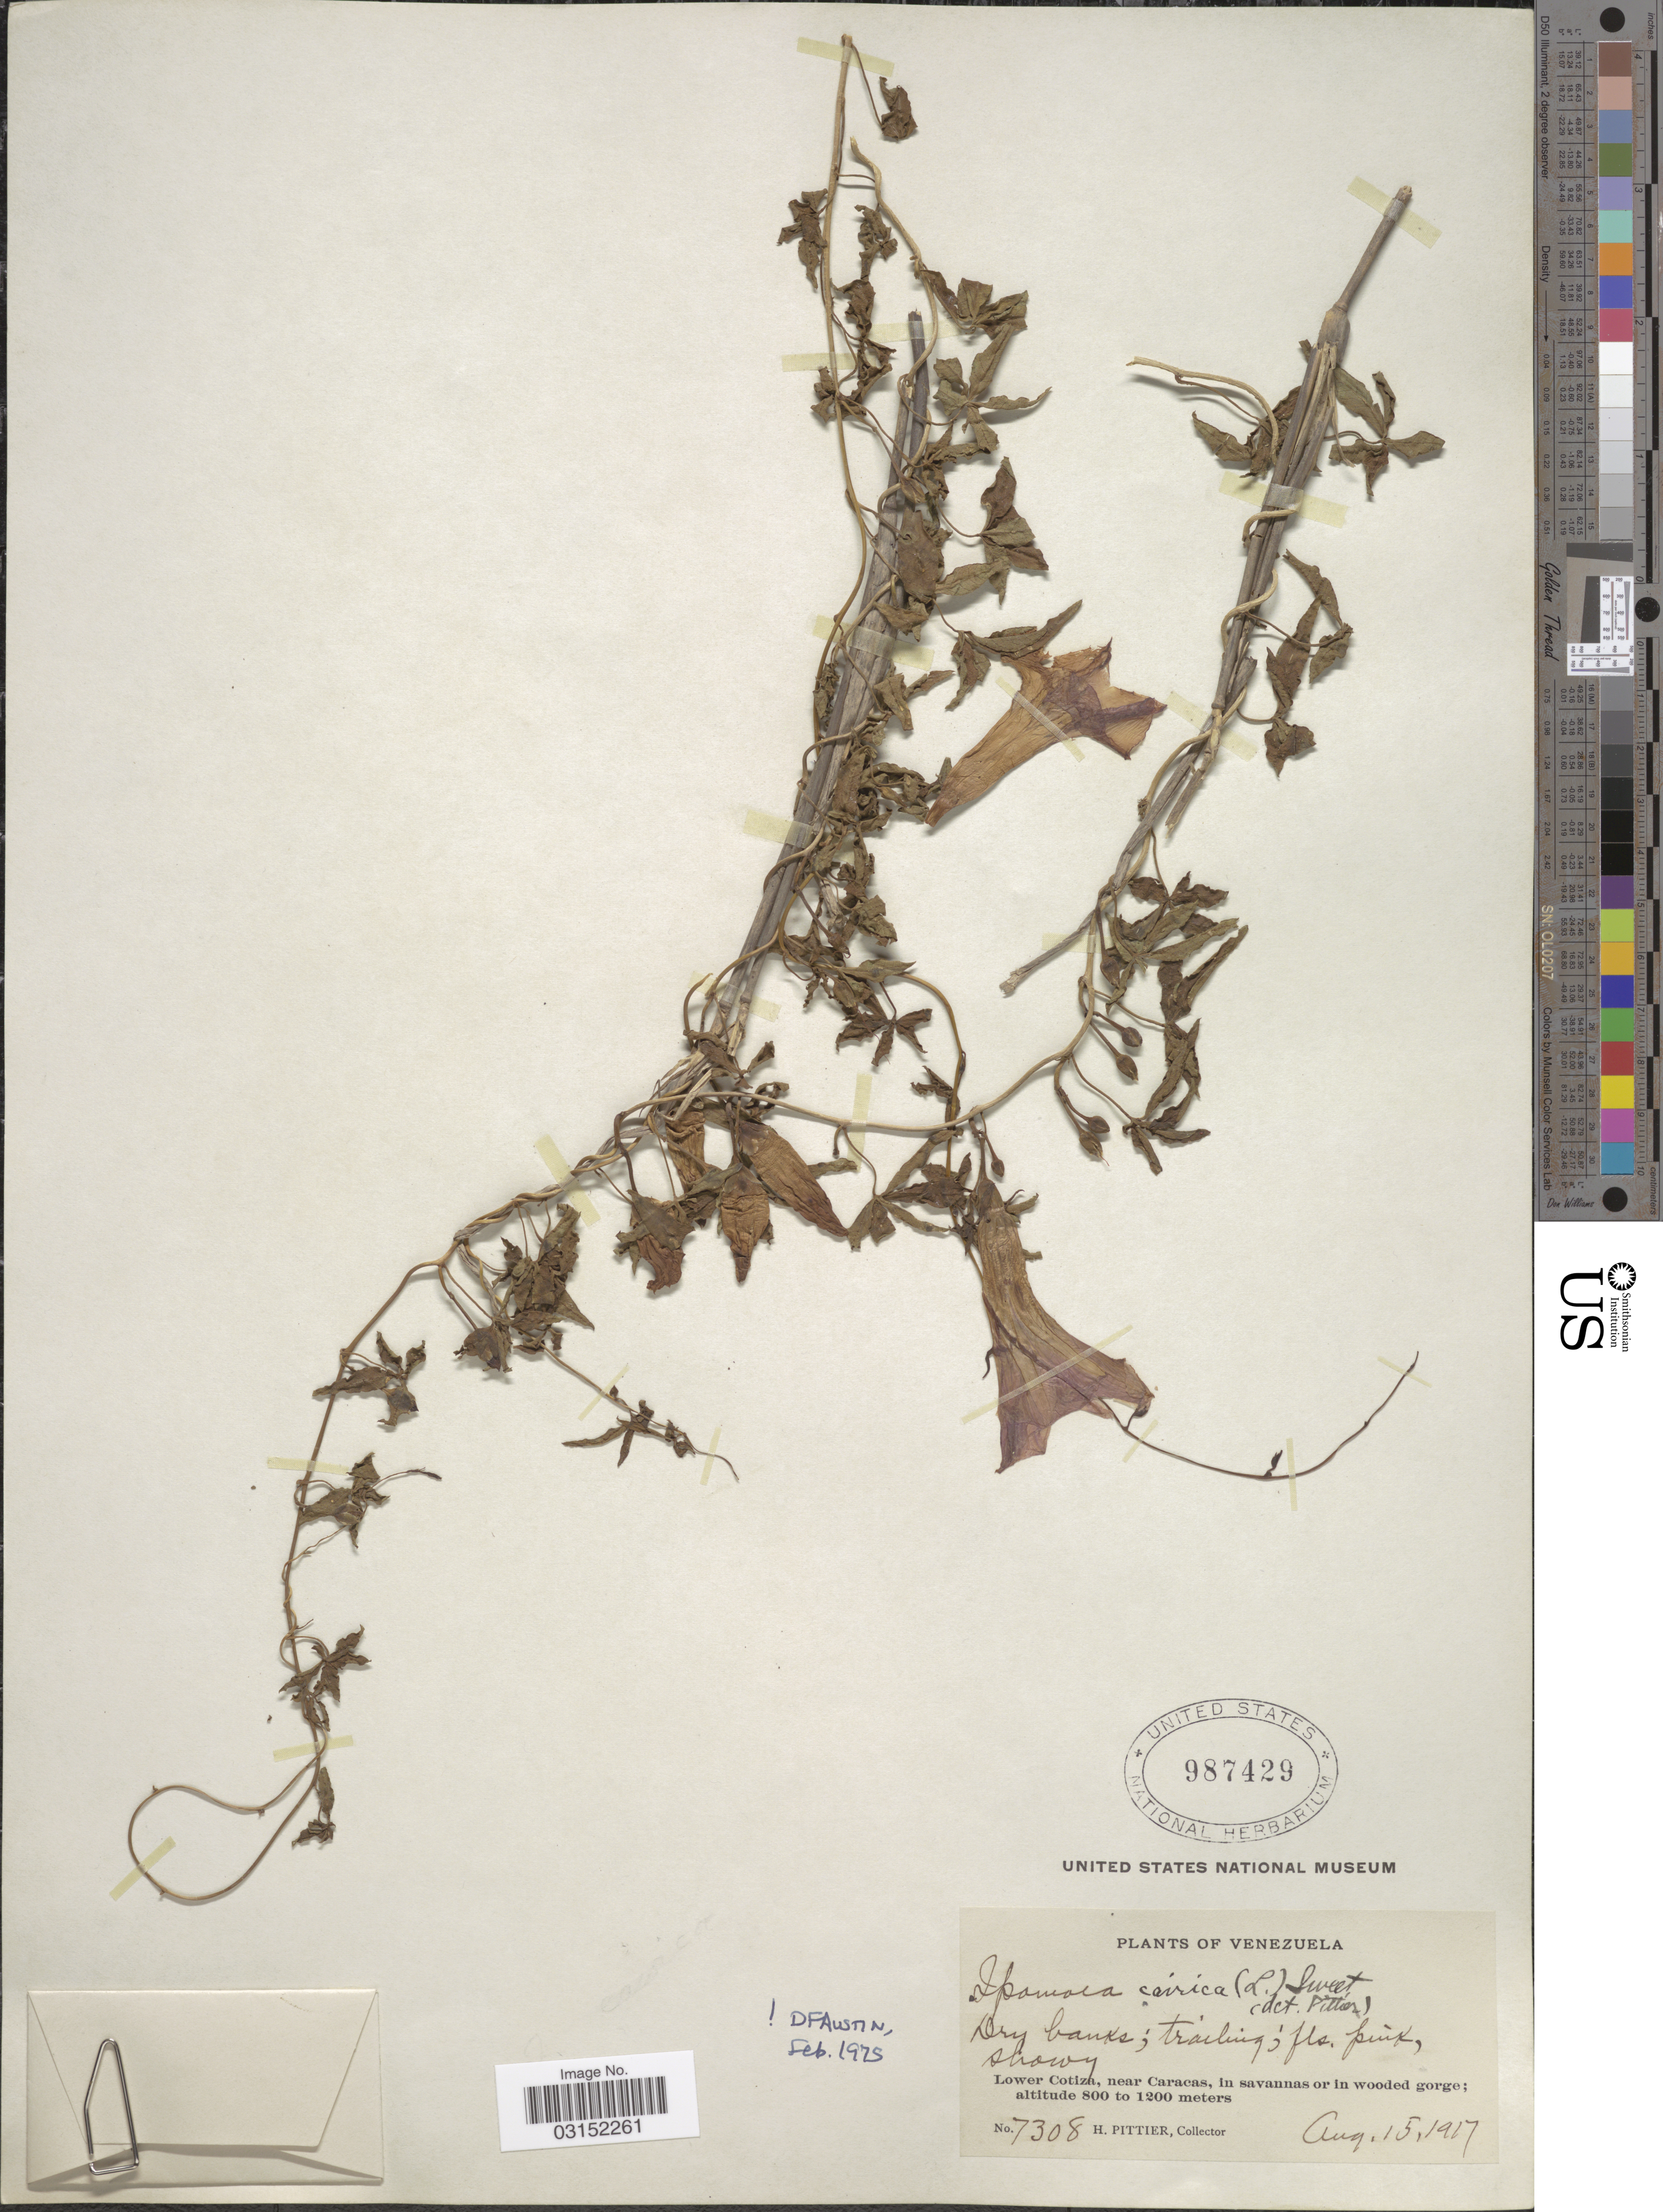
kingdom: Plantae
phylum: Tracheophyta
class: Magnoliopsida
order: Solanales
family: Convolvulaceae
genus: Ipomoea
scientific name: Ipomoea cairica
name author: (L.) Sweet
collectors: H. F. Pittier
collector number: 7308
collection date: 1917-08-15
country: Venezuela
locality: Lower Cotiza, near Caracas, in savannas or in wooded gorge.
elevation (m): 800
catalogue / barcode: US 987429